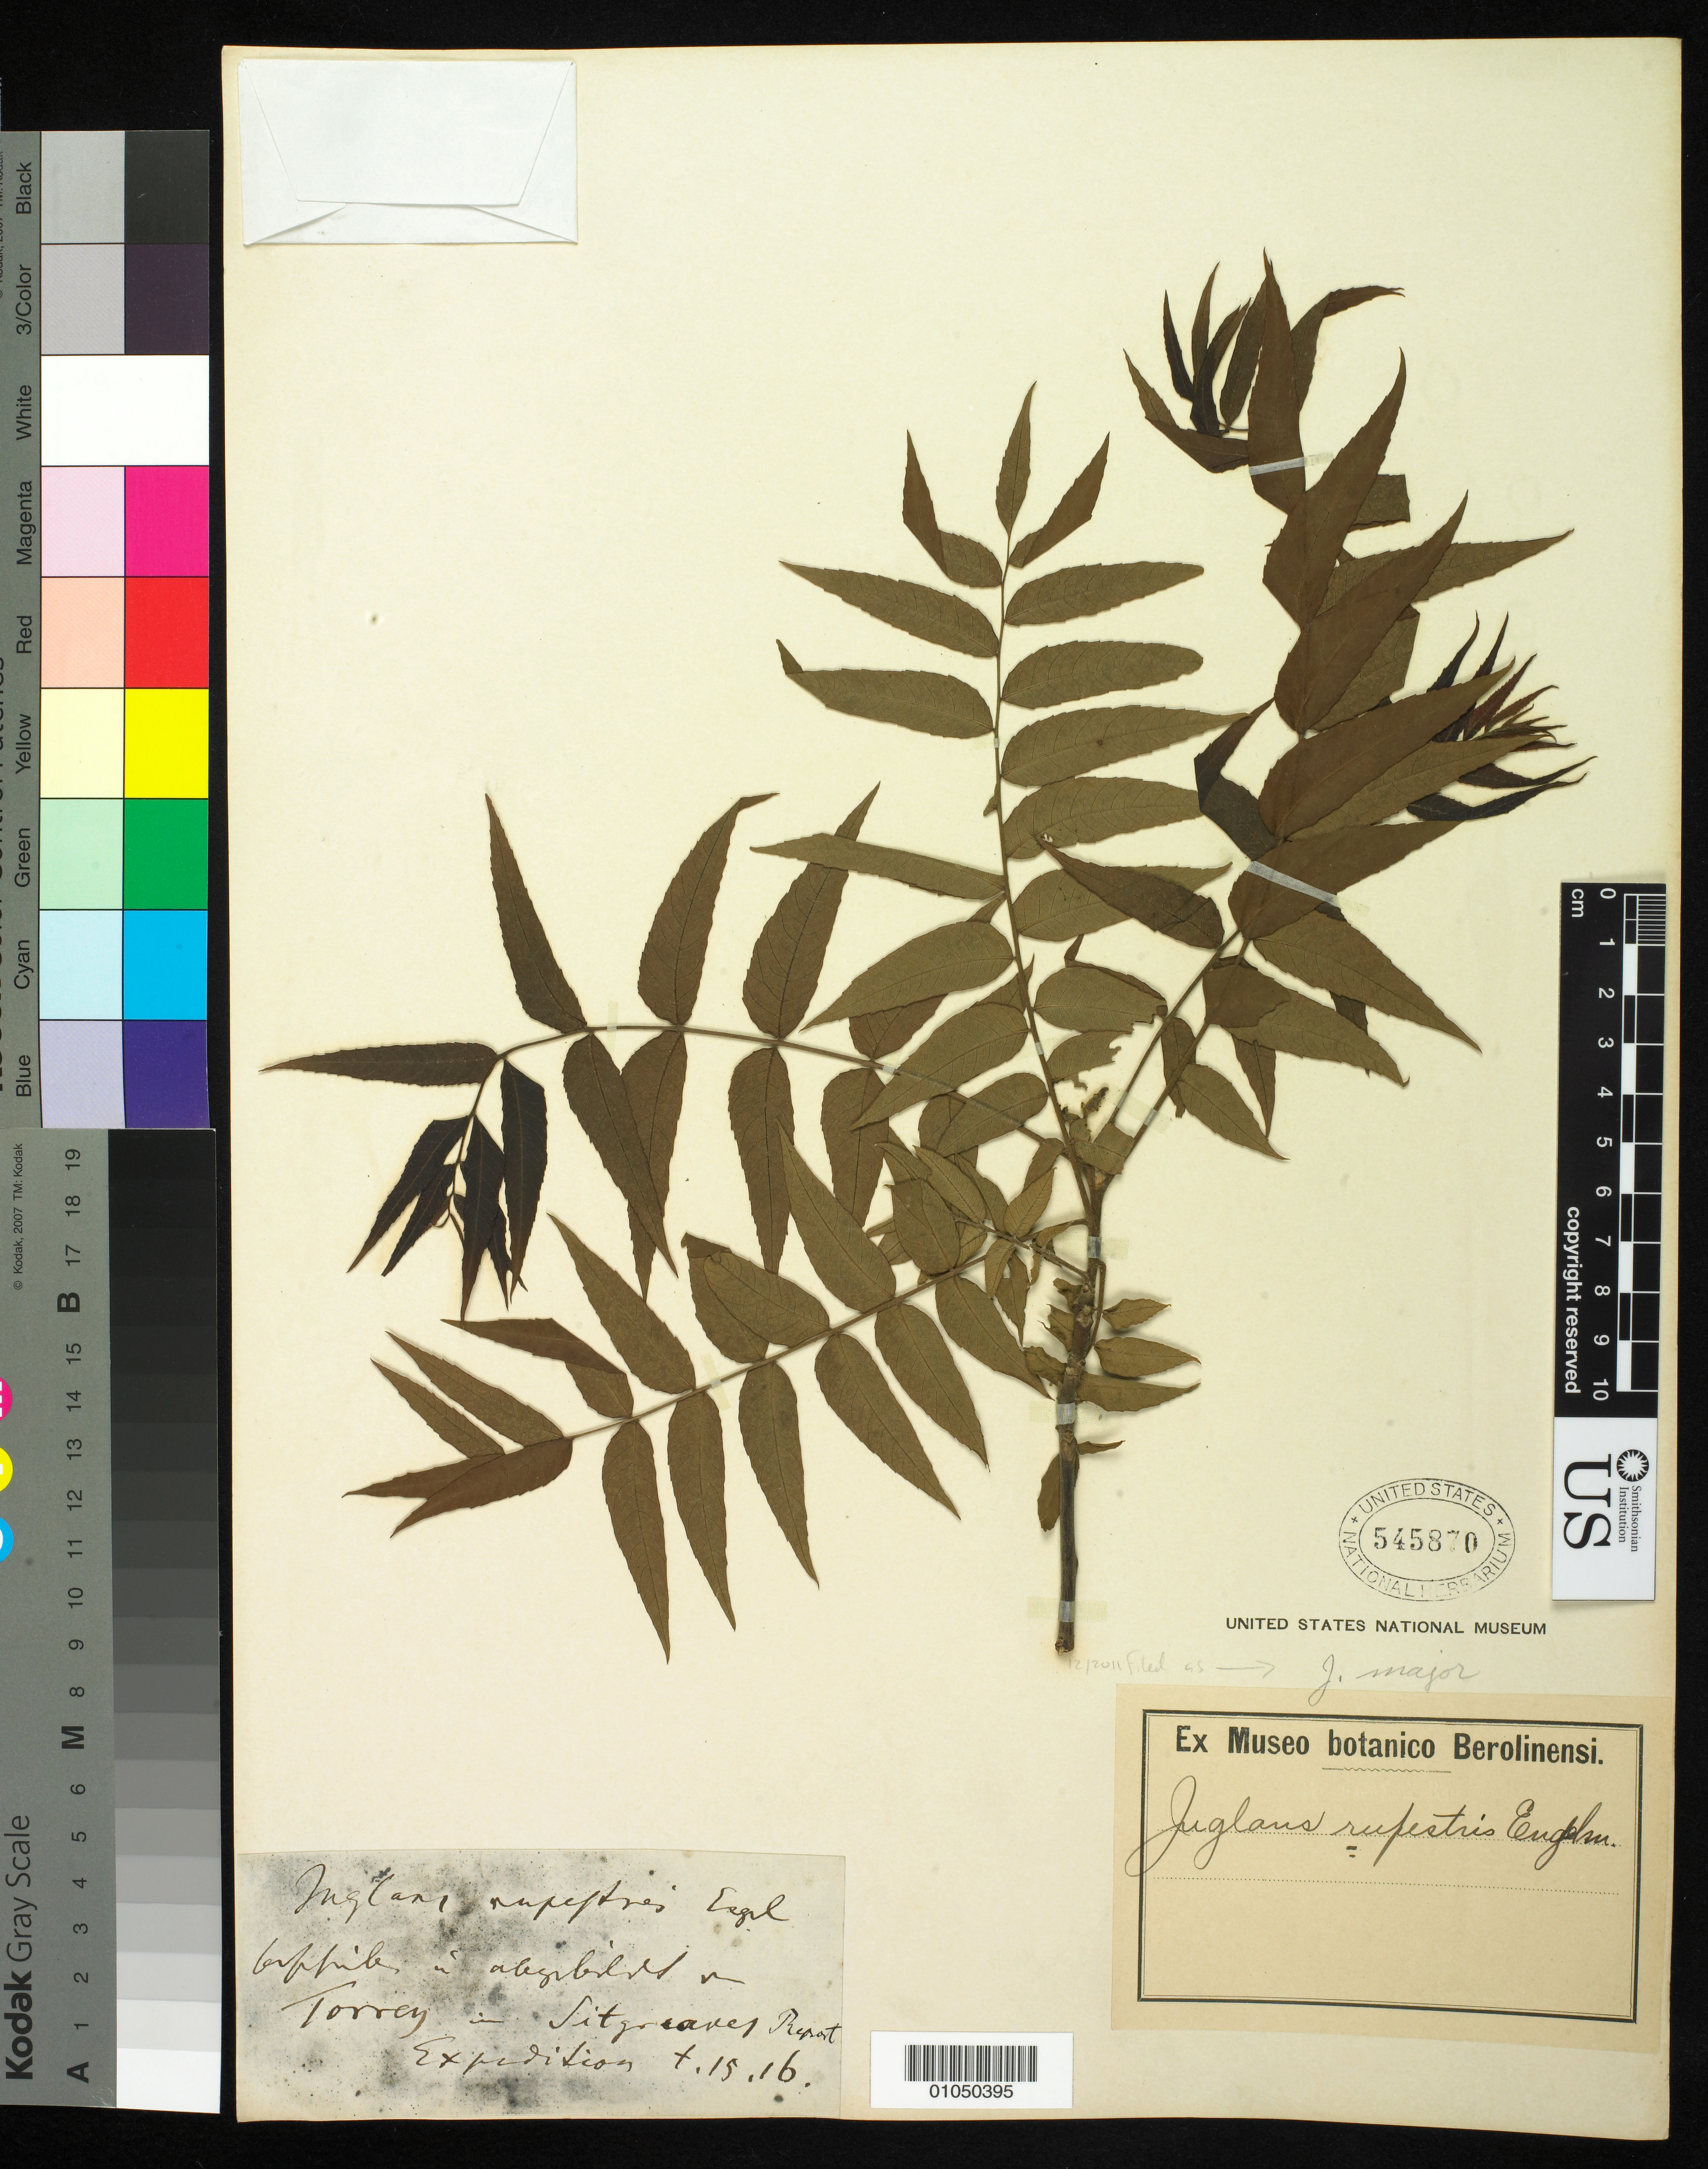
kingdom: Plantae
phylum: Tracheophyta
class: Magnoliopsida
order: Fagales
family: Juglandaceae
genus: Juglans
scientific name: Juglans major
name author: (Torr.) A. Heller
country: United States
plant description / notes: Specimen probably from southwestern USA, "Ex Museo botanico Berolinensi". Handwritten label attached, semi-illegible (in German?), "Juglans rupestris Engl. [illegible].. Torrey in Sitgreaves Report Expedition X.15.16"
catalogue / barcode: US 545870